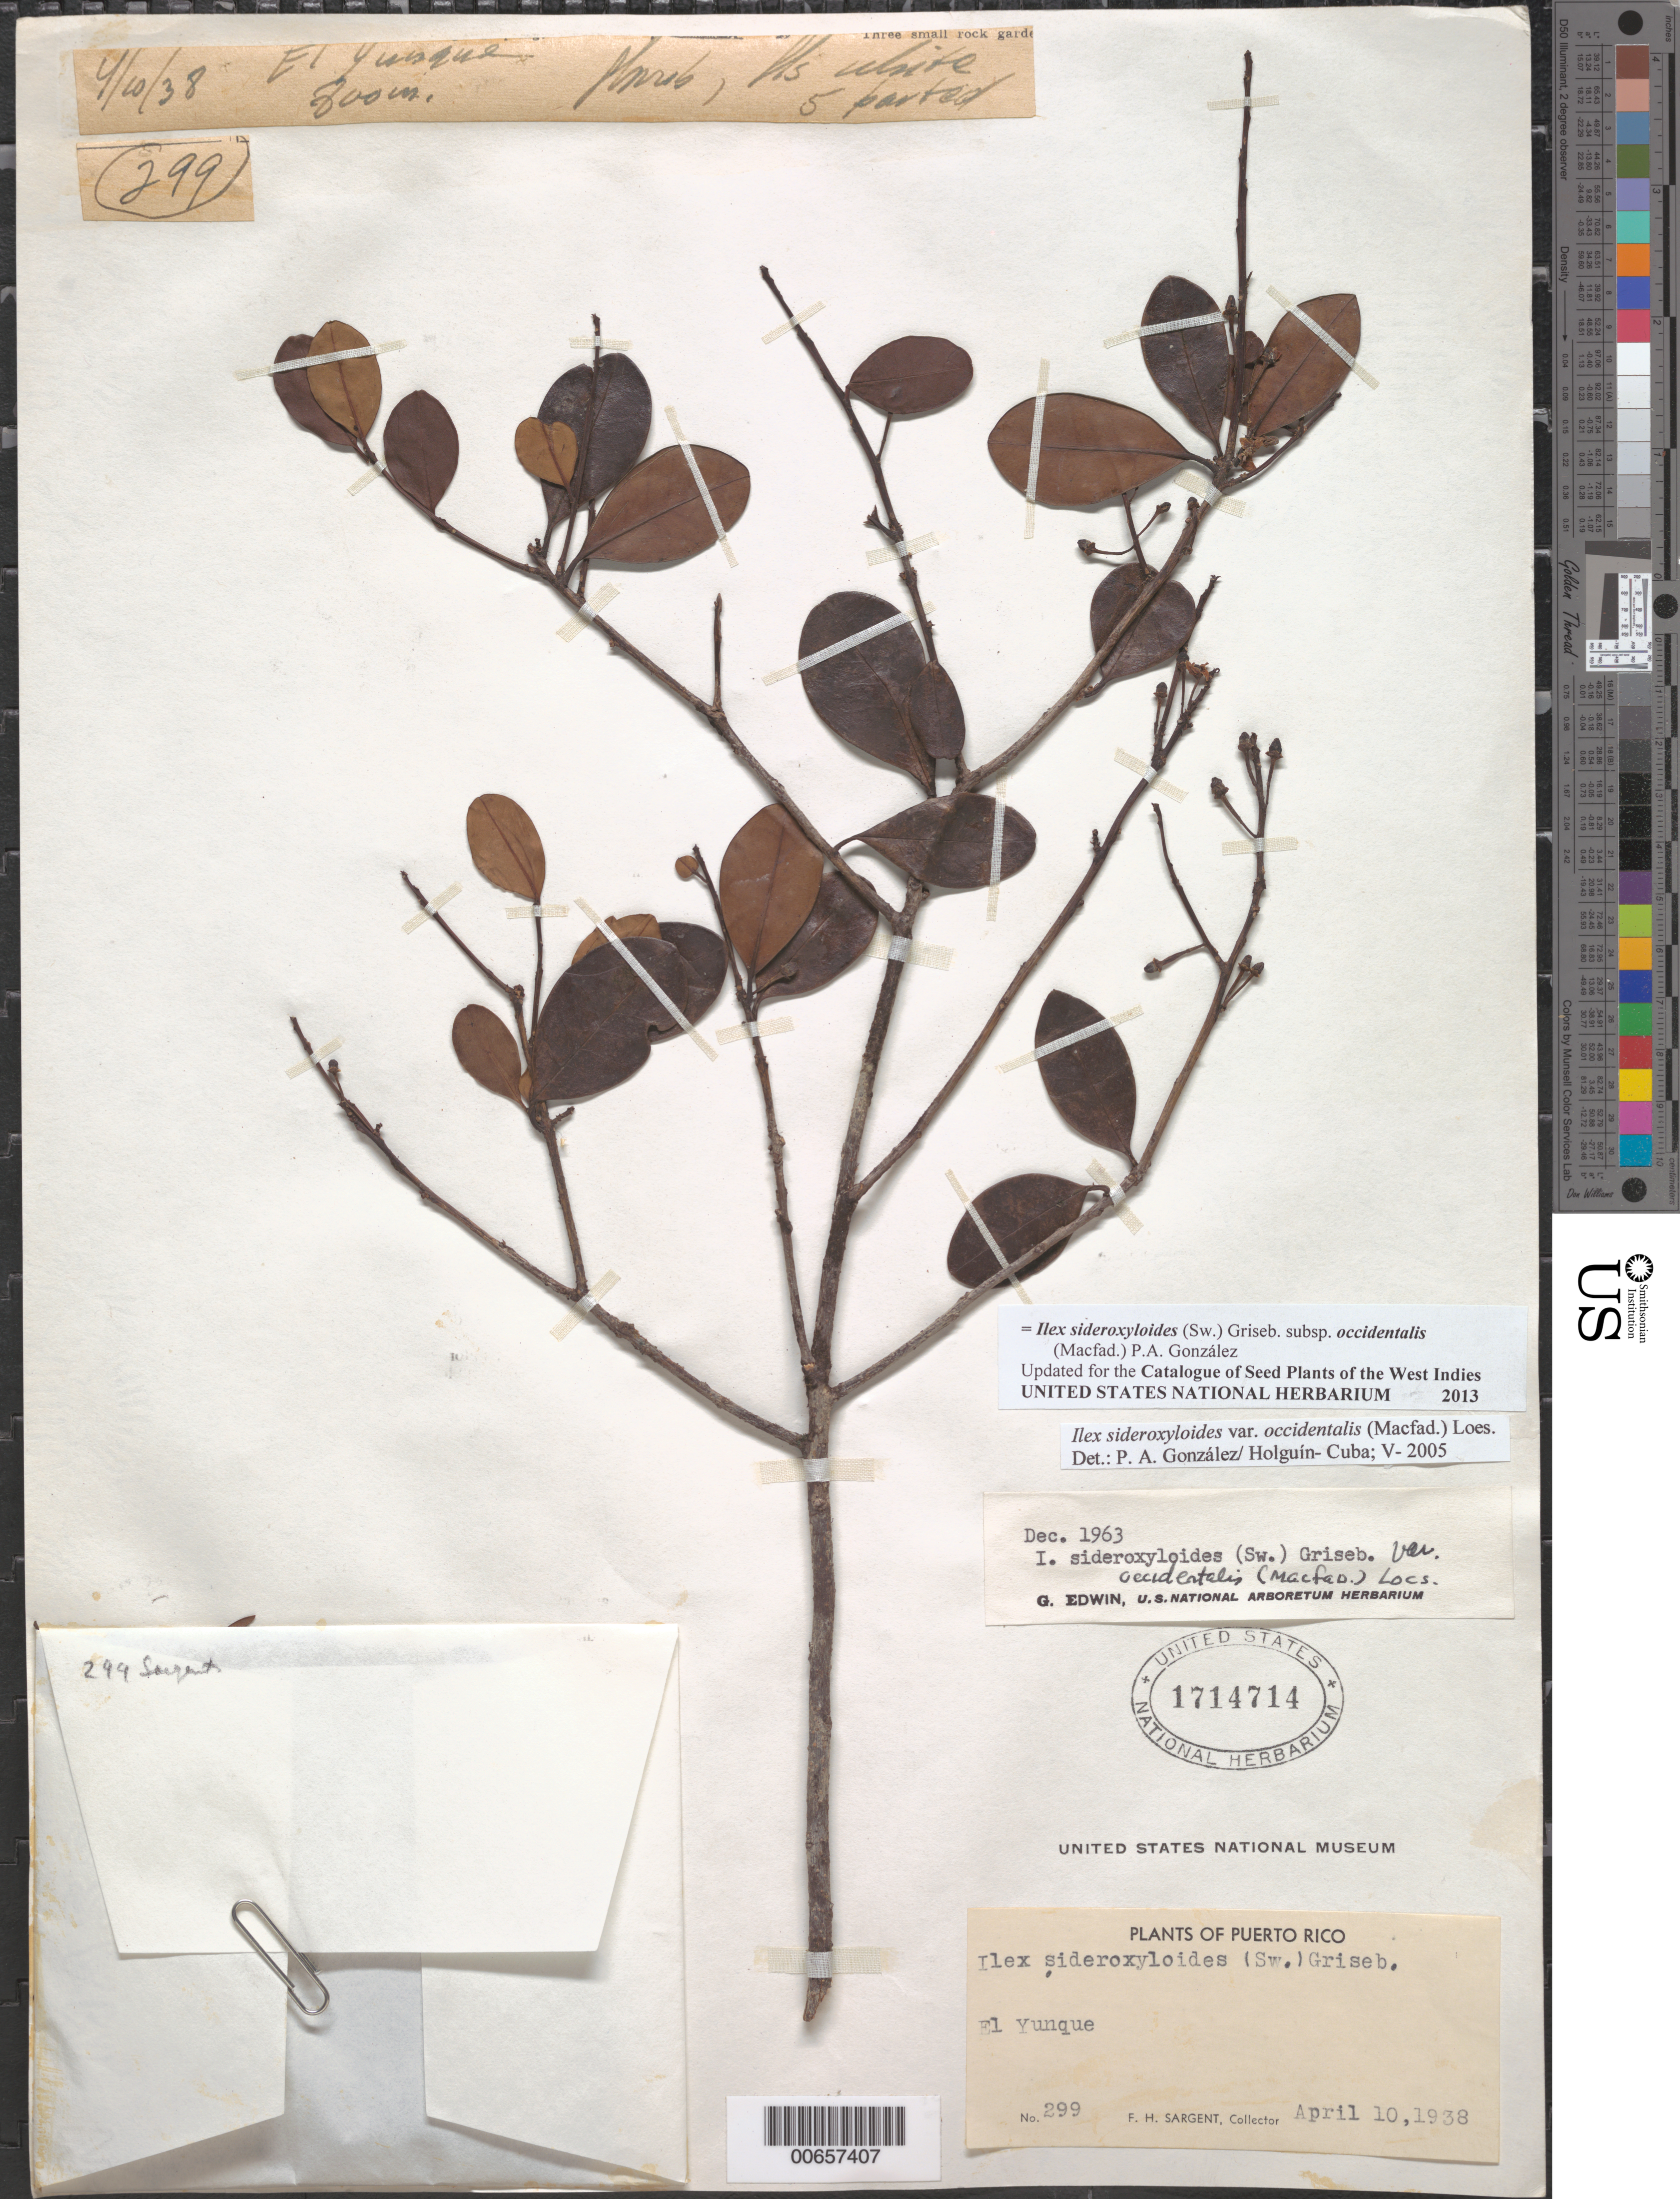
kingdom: Plantae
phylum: Tracheophyta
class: Magnoliopsida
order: Aquifoliales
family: Aquifoliaceae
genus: Ilex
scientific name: Ilex sideroxyloides subsp. occidentalis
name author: (Macfad.) P. A. González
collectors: F. H. Sargent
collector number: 299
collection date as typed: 10 Apr 1938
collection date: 1938-04-10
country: Puerto Rico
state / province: Río Grande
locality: El Yunque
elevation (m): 800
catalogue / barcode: US 1714714